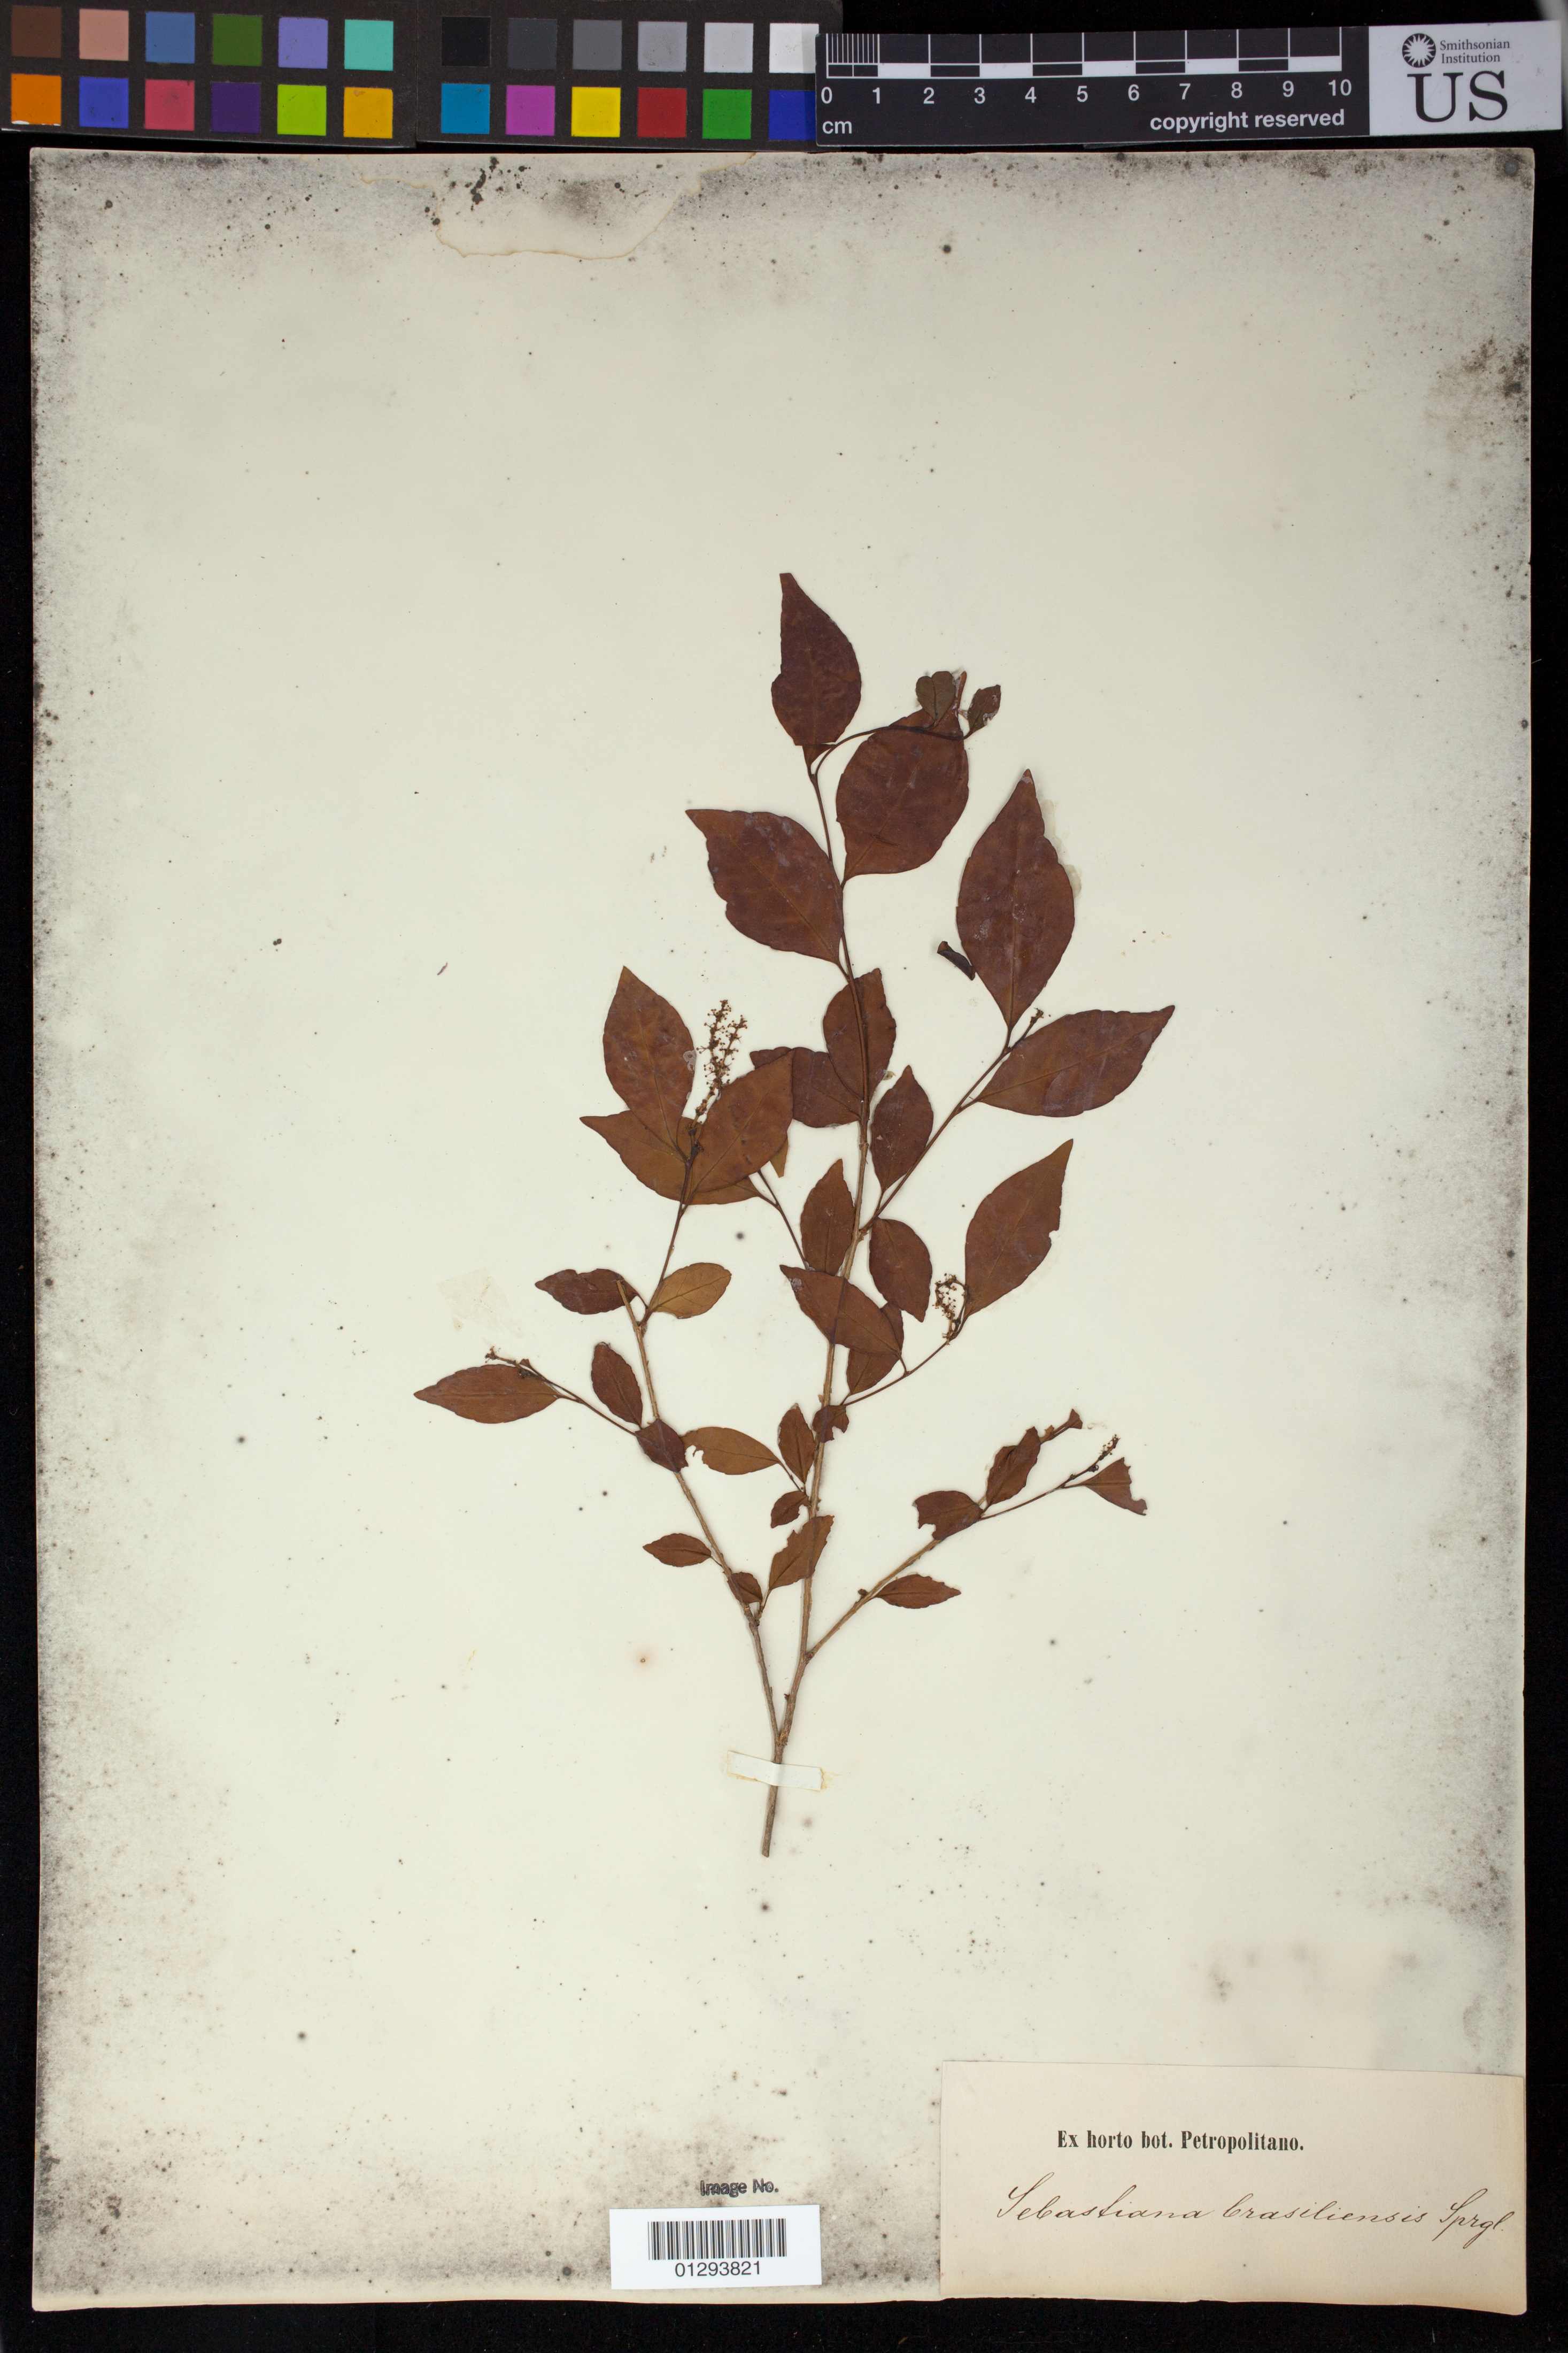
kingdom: Plantae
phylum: Tracheophyta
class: Magnoliopsida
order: Malpighiales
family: Euphorbiaceae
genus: Sebastiania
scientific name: Sebastiania brasiliensis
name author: Spreng.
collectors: ex Horto Bot. Petropolitano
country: Brazil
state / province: Rio de Janeiro